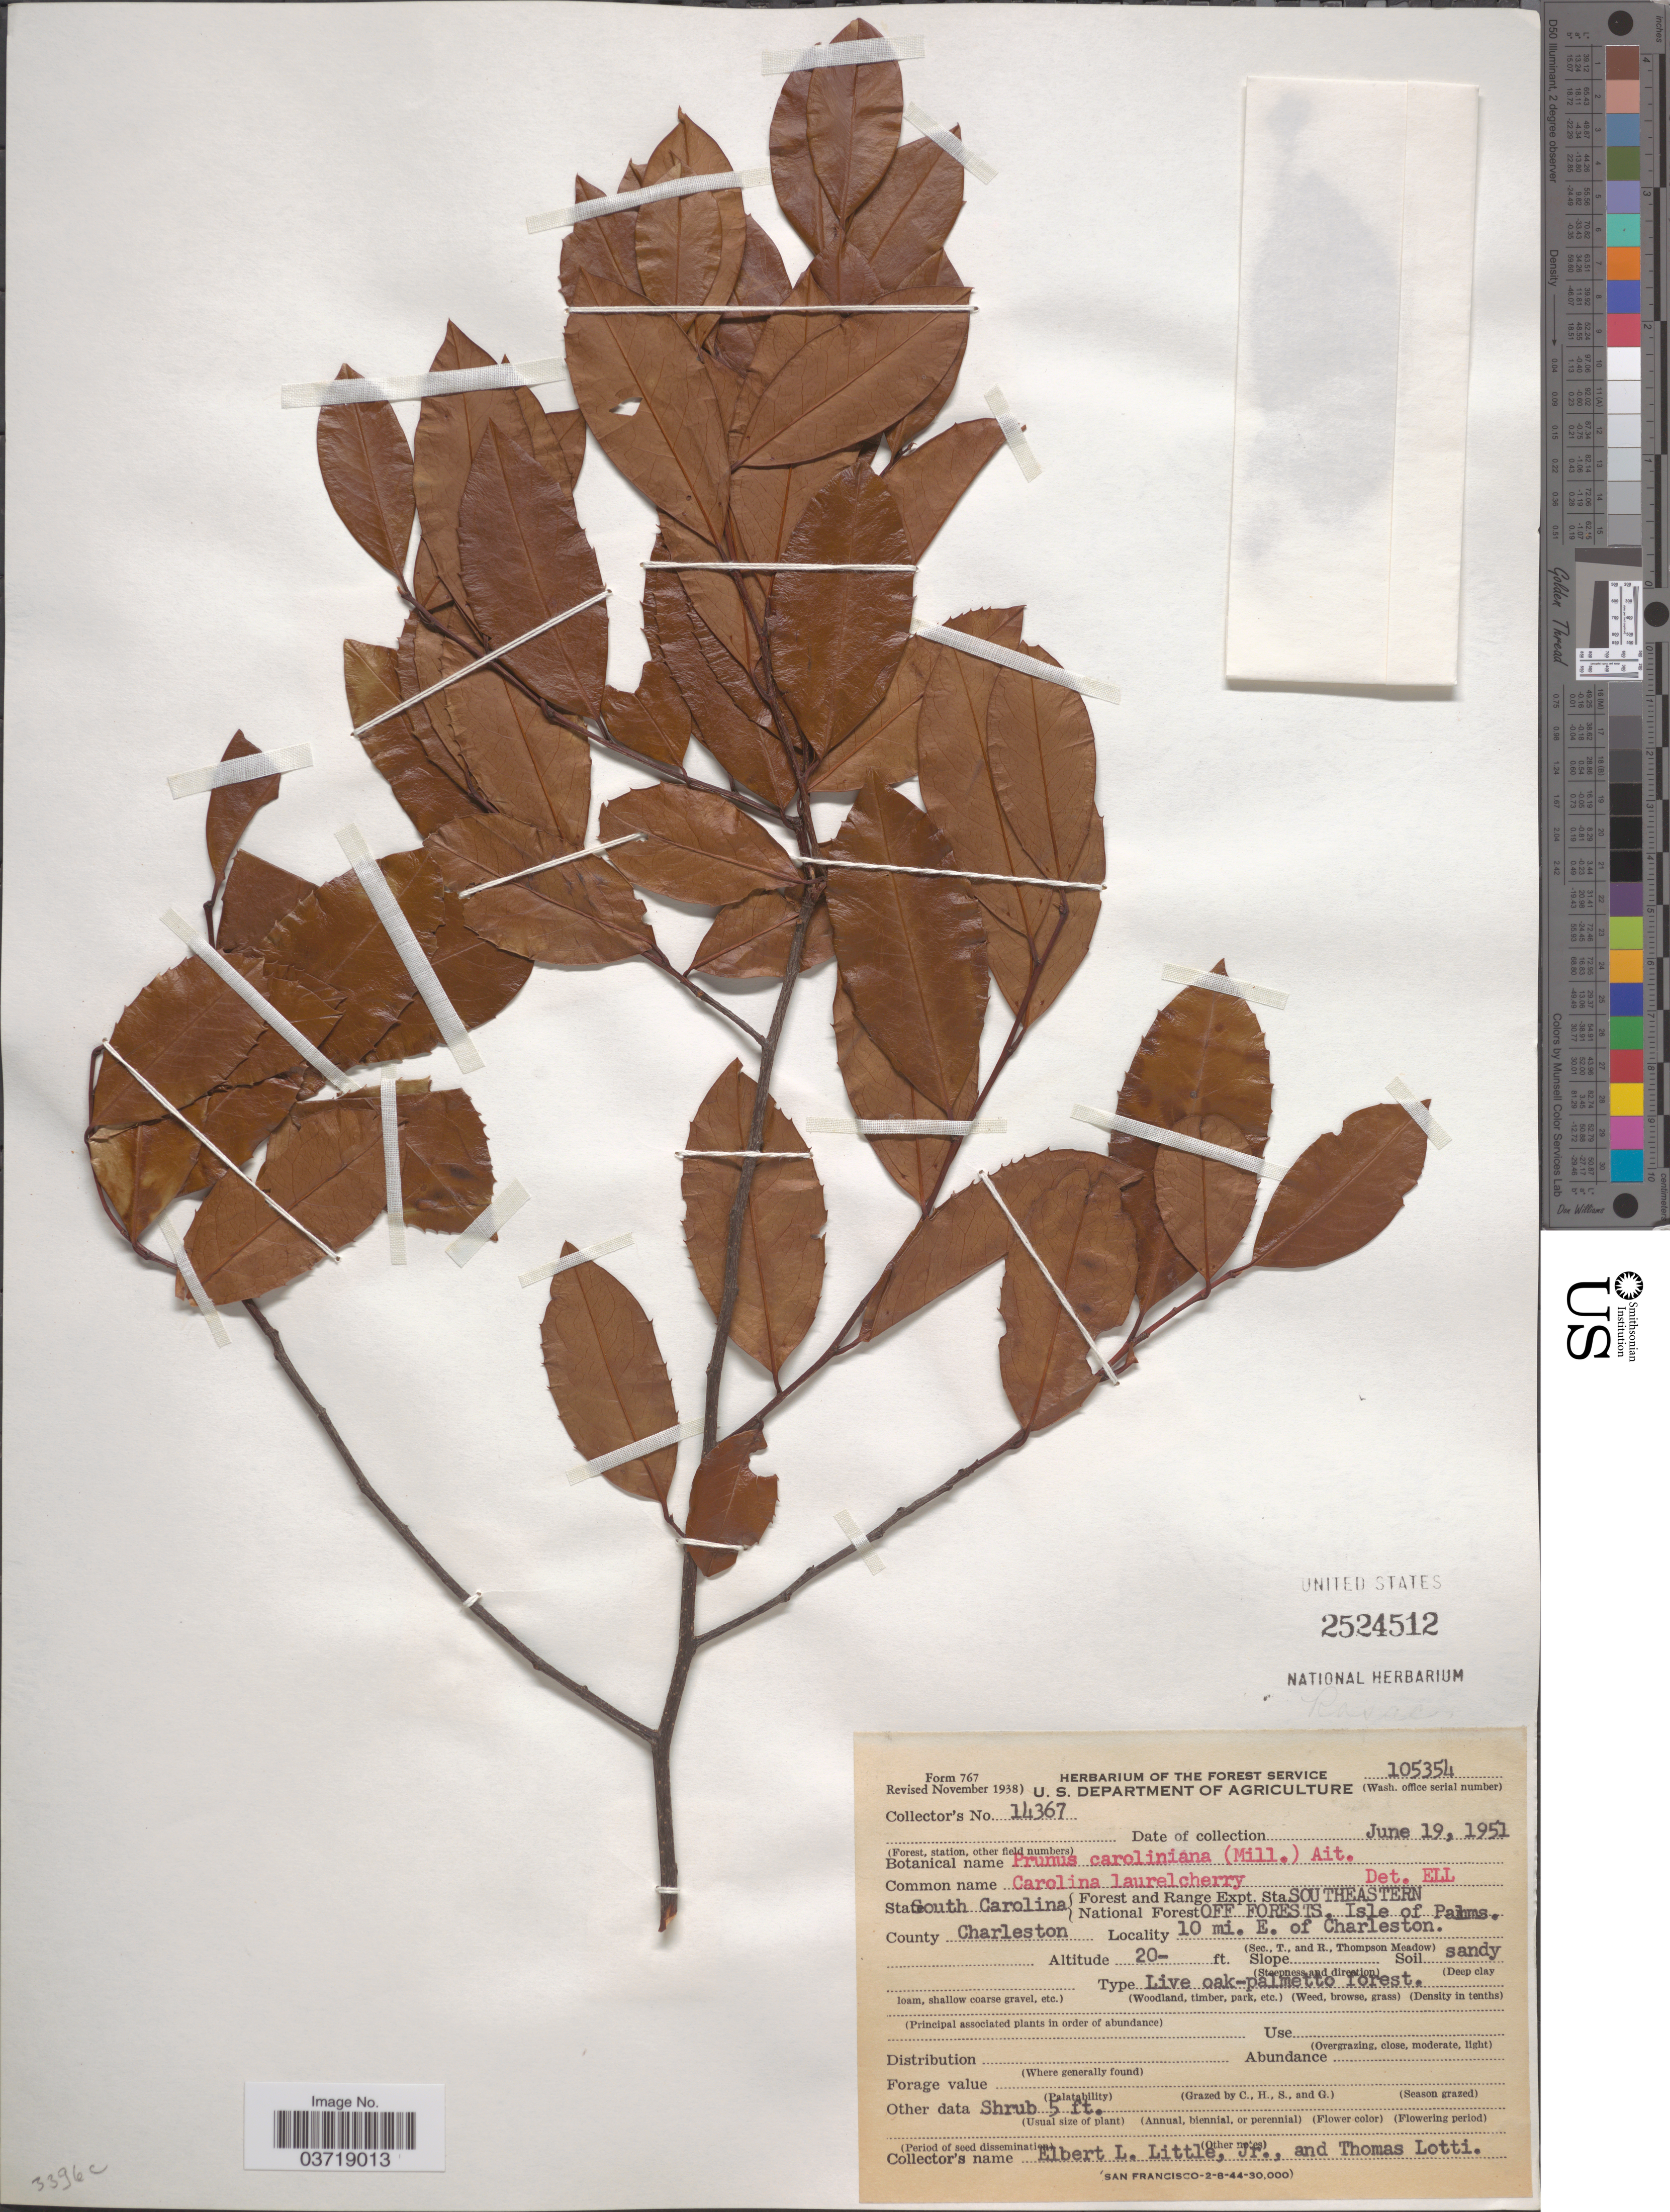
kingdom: Plantae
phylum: Tracheophyta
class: Magnoliopsida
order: Rosales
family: Rosaceae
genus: Prunus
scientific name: Prunus caroliniana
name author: (Mill.) Aiton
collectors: E. L. Little & T. Lotti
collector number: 14367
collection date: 1951-06-19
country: United States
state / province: South Carolina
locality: Forest and Range Expt. Sta. National Forest Southeastern Off Forests. Isle of Palms. County Charleston. 10 mi. E. of Chaleston.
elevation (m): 6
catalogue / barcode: US 2524512